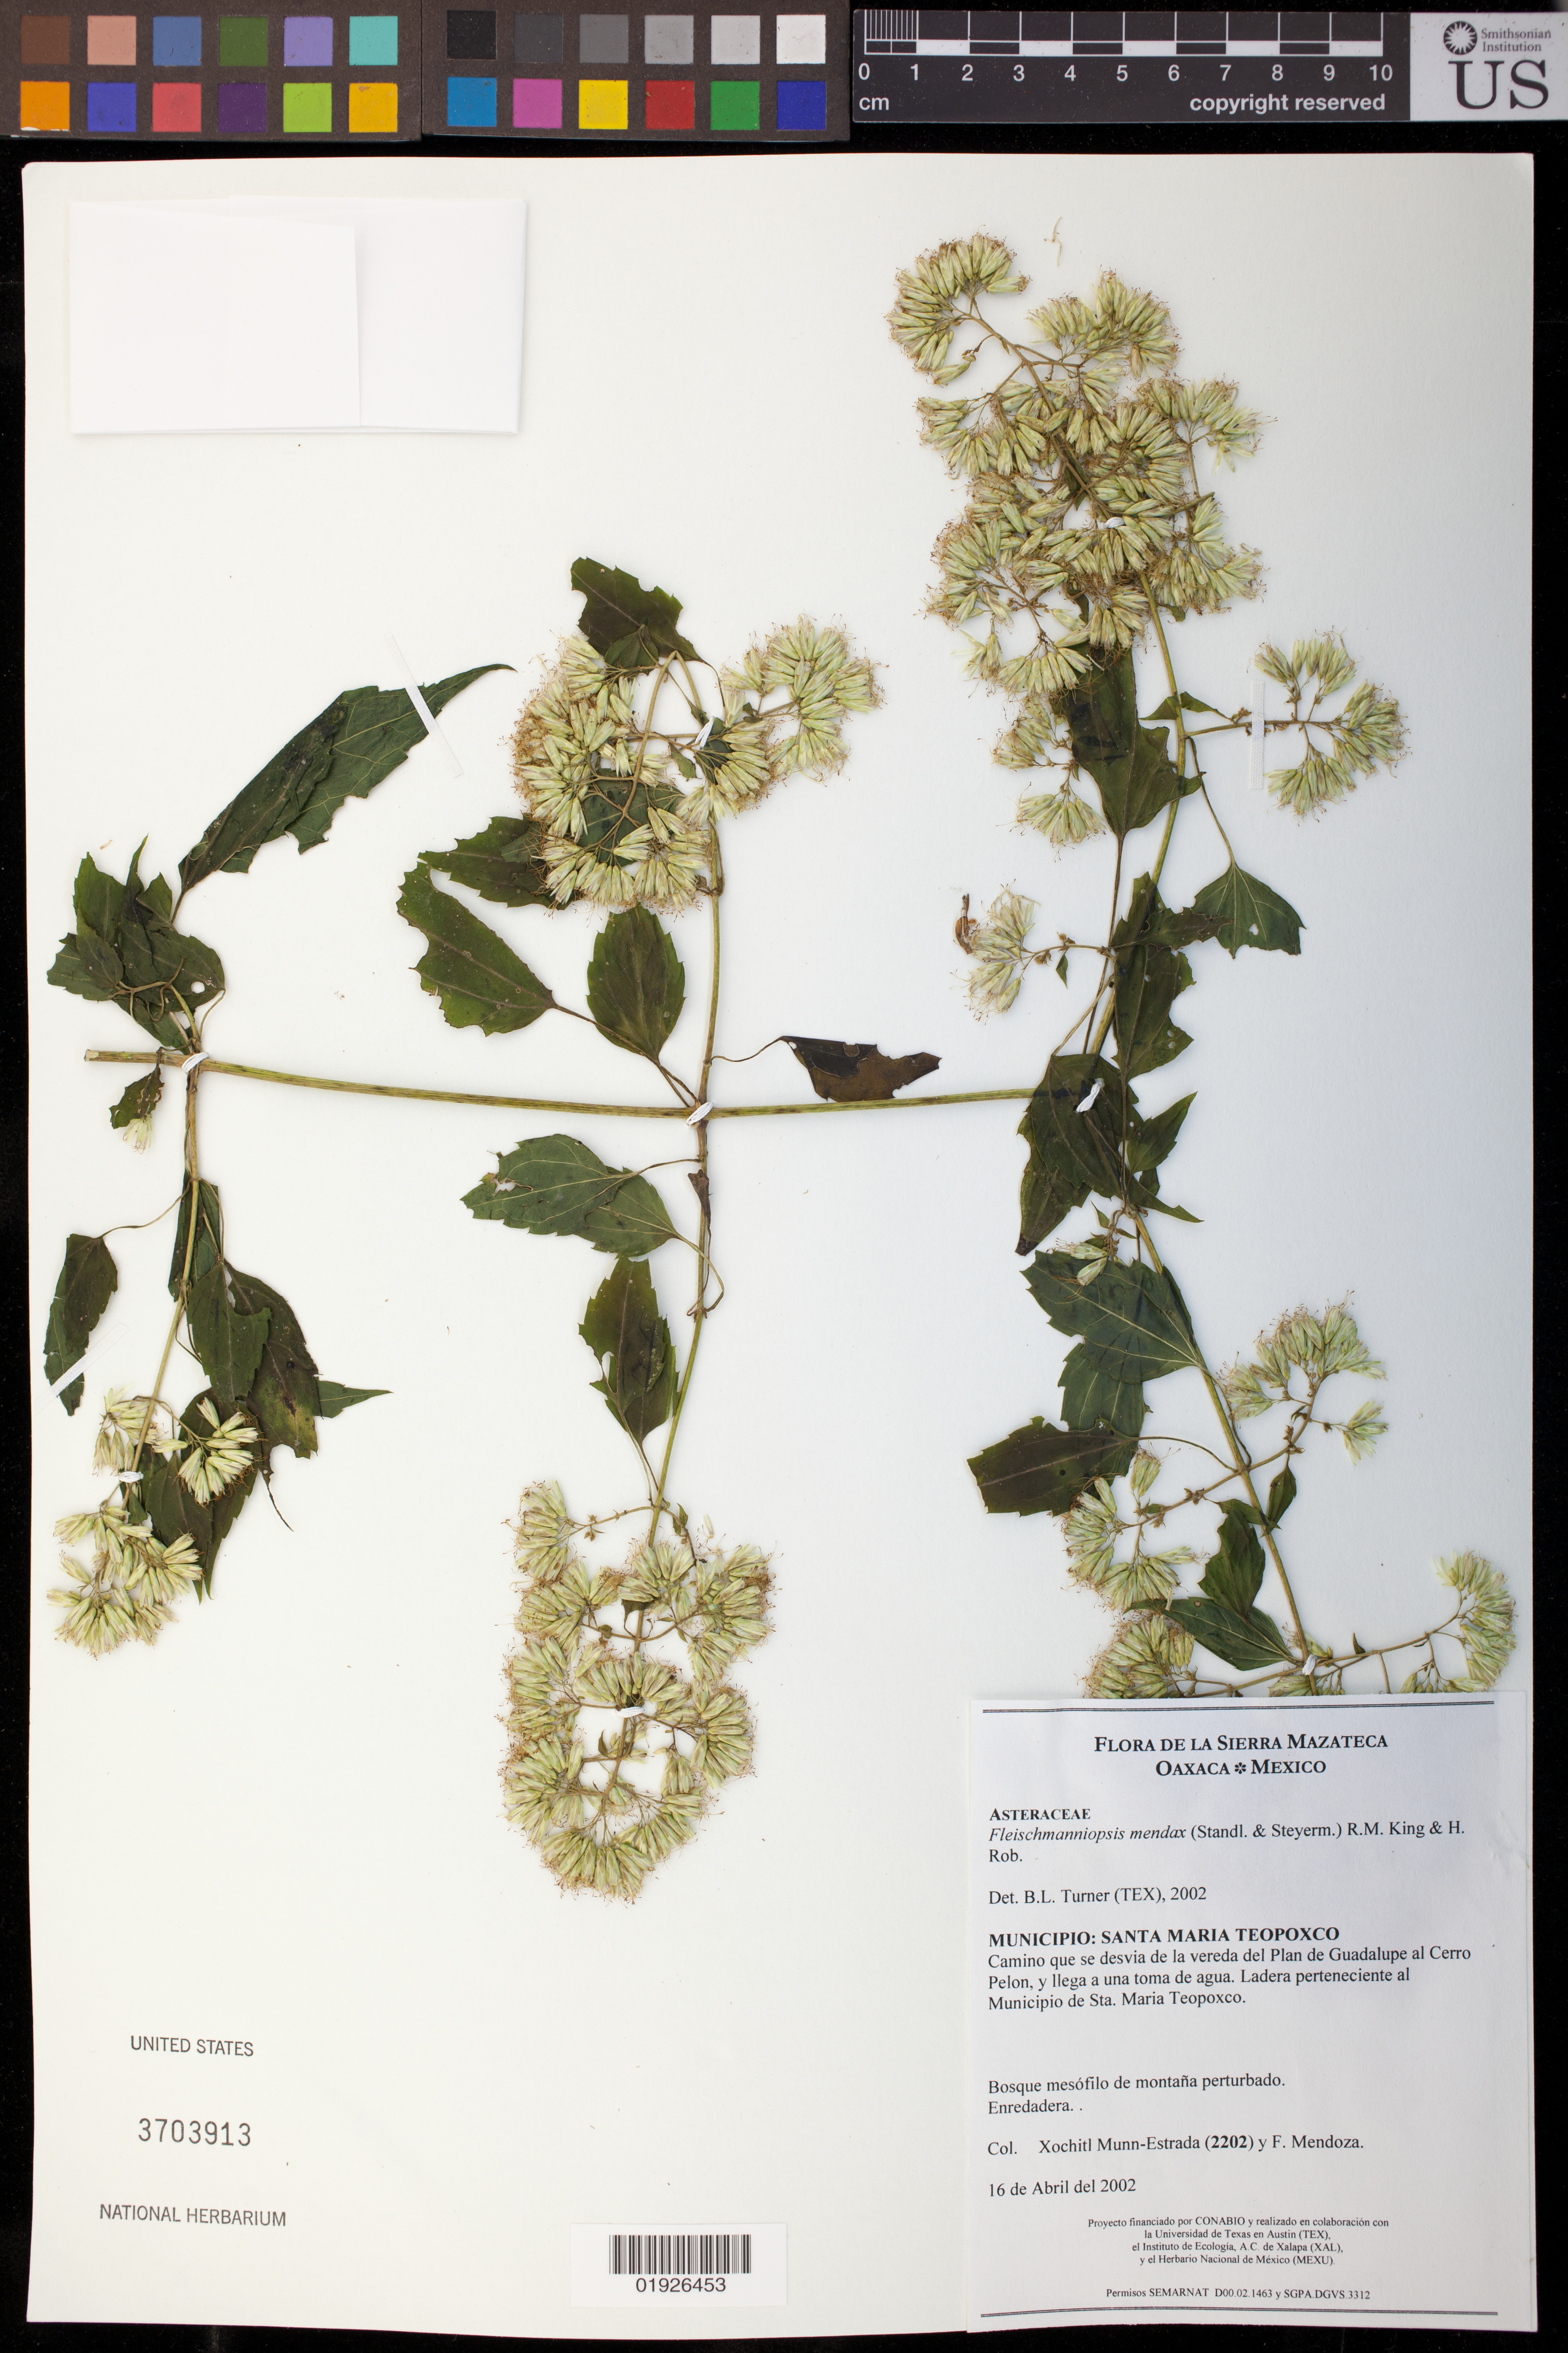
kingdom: Plantae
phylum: Tracheophyta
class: Magnoliopsida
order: Asterales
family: Asteraceae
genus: Fleischmanniopsis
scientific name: Fleischmanniopsis mendax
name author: (Standl. & Steyerm.) R.M. King & H. Rob.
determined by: Turner, B. L.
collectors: X. Munn-Estrada & F. Mendoza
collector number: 2202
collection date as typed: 16 de Abril del 2002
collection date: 2002-04-16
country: Mexico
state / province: Oaxaca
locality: Municipio: Santa Maria Teopoxco; Camino que se desvia de la vereda del Plan de Guadalupe al Cerro Pelon, y llega a una toma de agua. Ladera perteneciente al Municipio de Sta. Maria Teopoxco.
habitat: Bosque mesofilo de montana perturbado.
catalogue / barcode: US 3703913